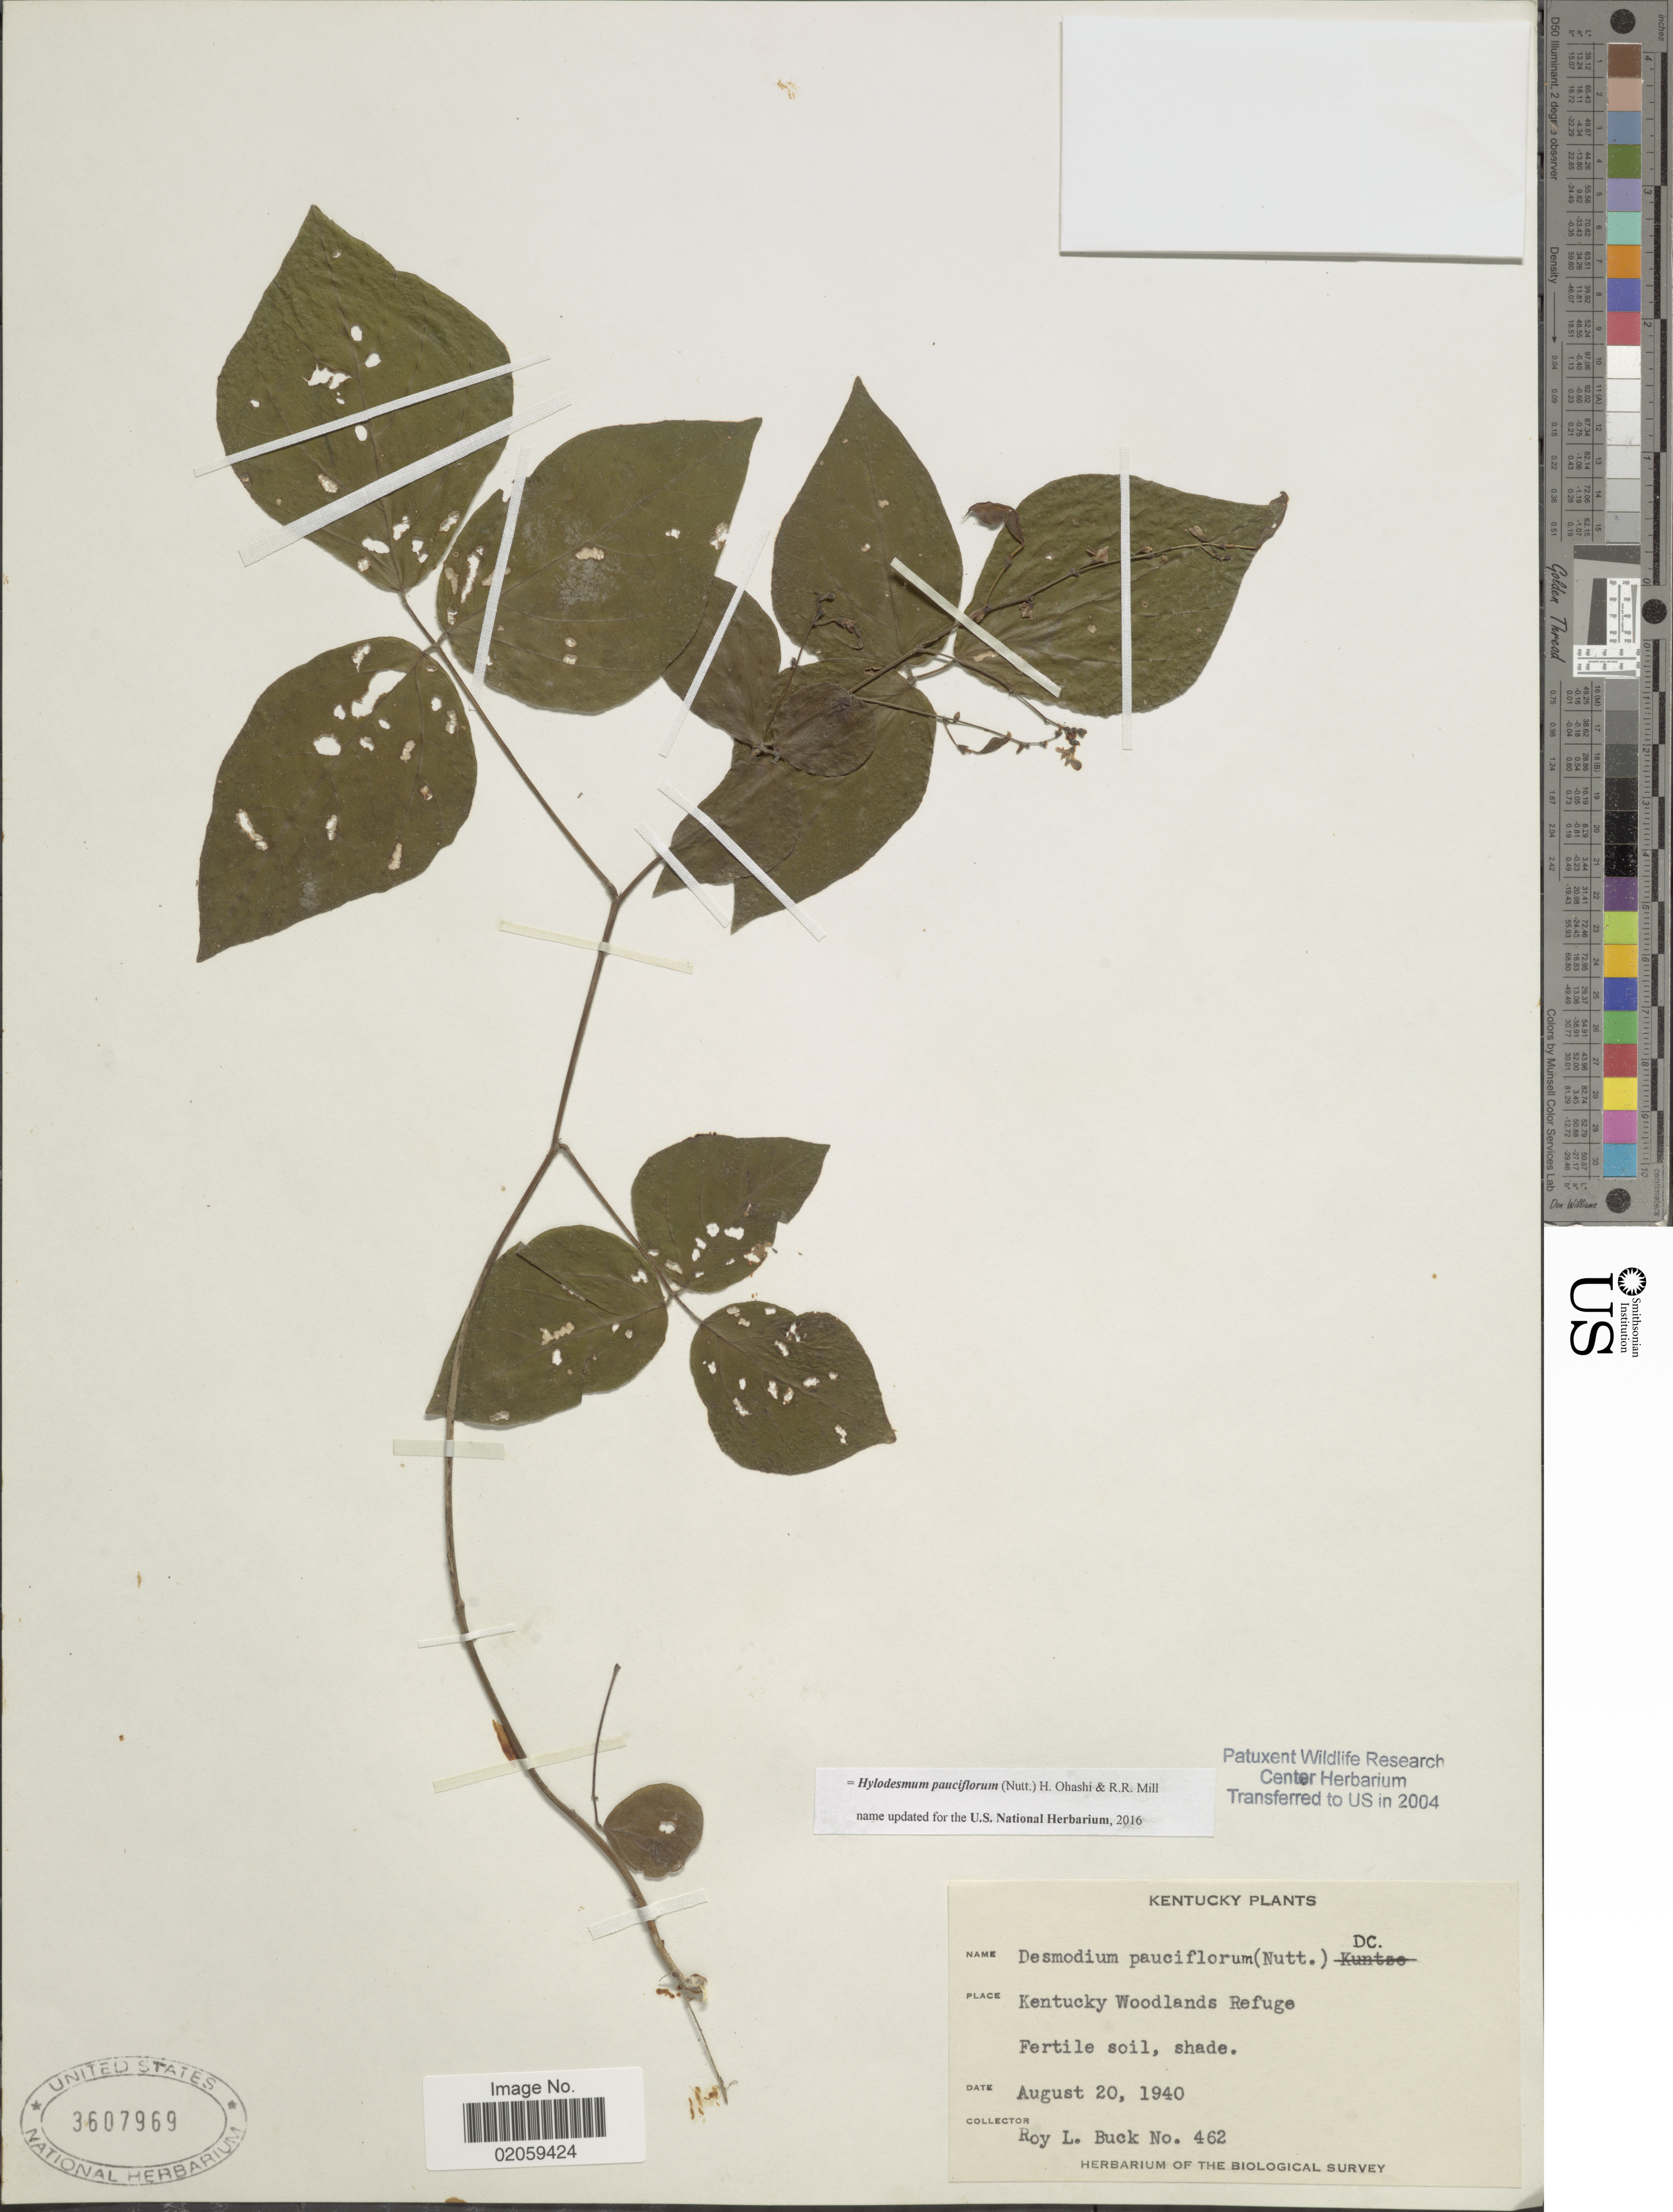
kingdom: Plantae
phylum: Tracheophyta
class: Magnoliopsida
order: Fabales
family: Fabaceae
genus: Hylodesmum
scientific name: Hylodesmum pauciflorum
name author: (Nutt.) H. Ohashi & R.R. Mill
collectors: R. Buck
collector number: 462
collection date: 1940-08-20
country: United States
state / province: Kentucky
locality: Kentucky Woodlands Refuge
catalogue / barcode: US 3607969